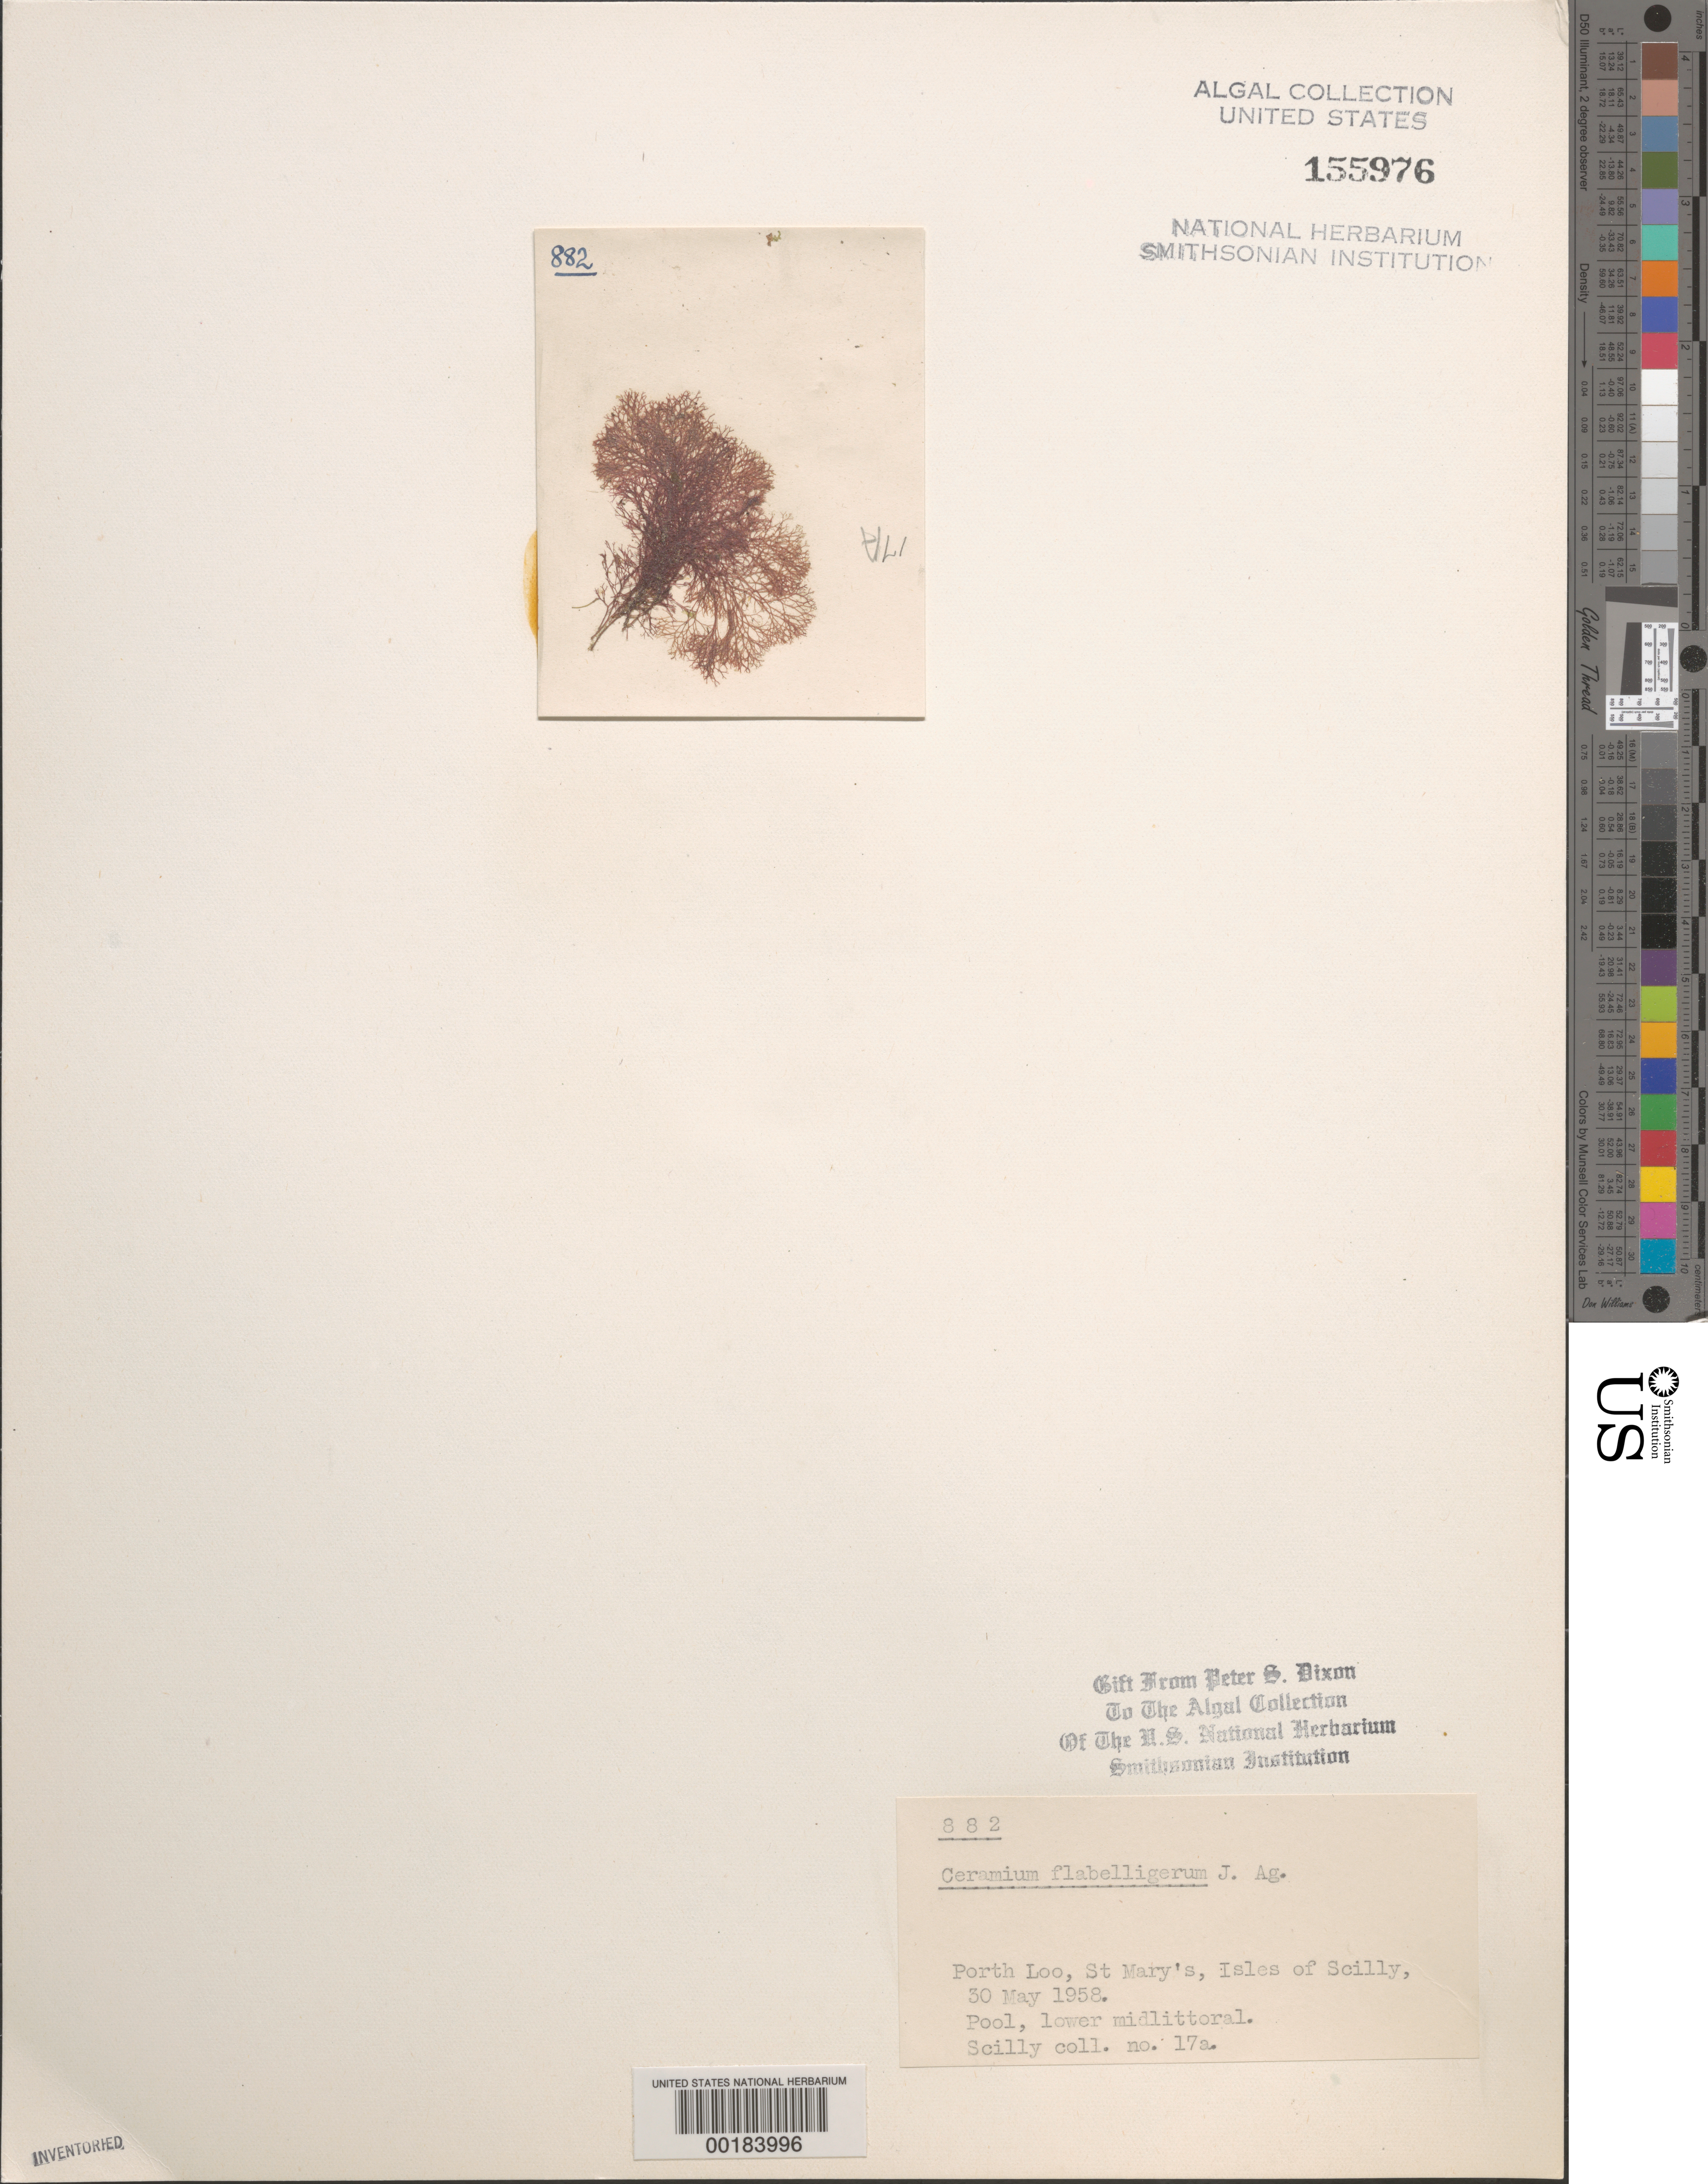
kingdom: Plantae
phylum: Rhodophyta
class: Florideophyceae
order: Ceramiales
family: Ceramiaceae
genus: Ceramium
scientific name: Ceramium gaditanum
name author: (Clemente) Cremades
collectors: P. S. Dixon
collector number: PSD 882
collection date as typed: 30 May 1958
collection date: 1958-05-30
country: United Kingdom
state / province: England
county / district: Council of the Isles of Scilly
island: St. Mary's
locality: Porth Loo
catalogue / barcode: US 155976